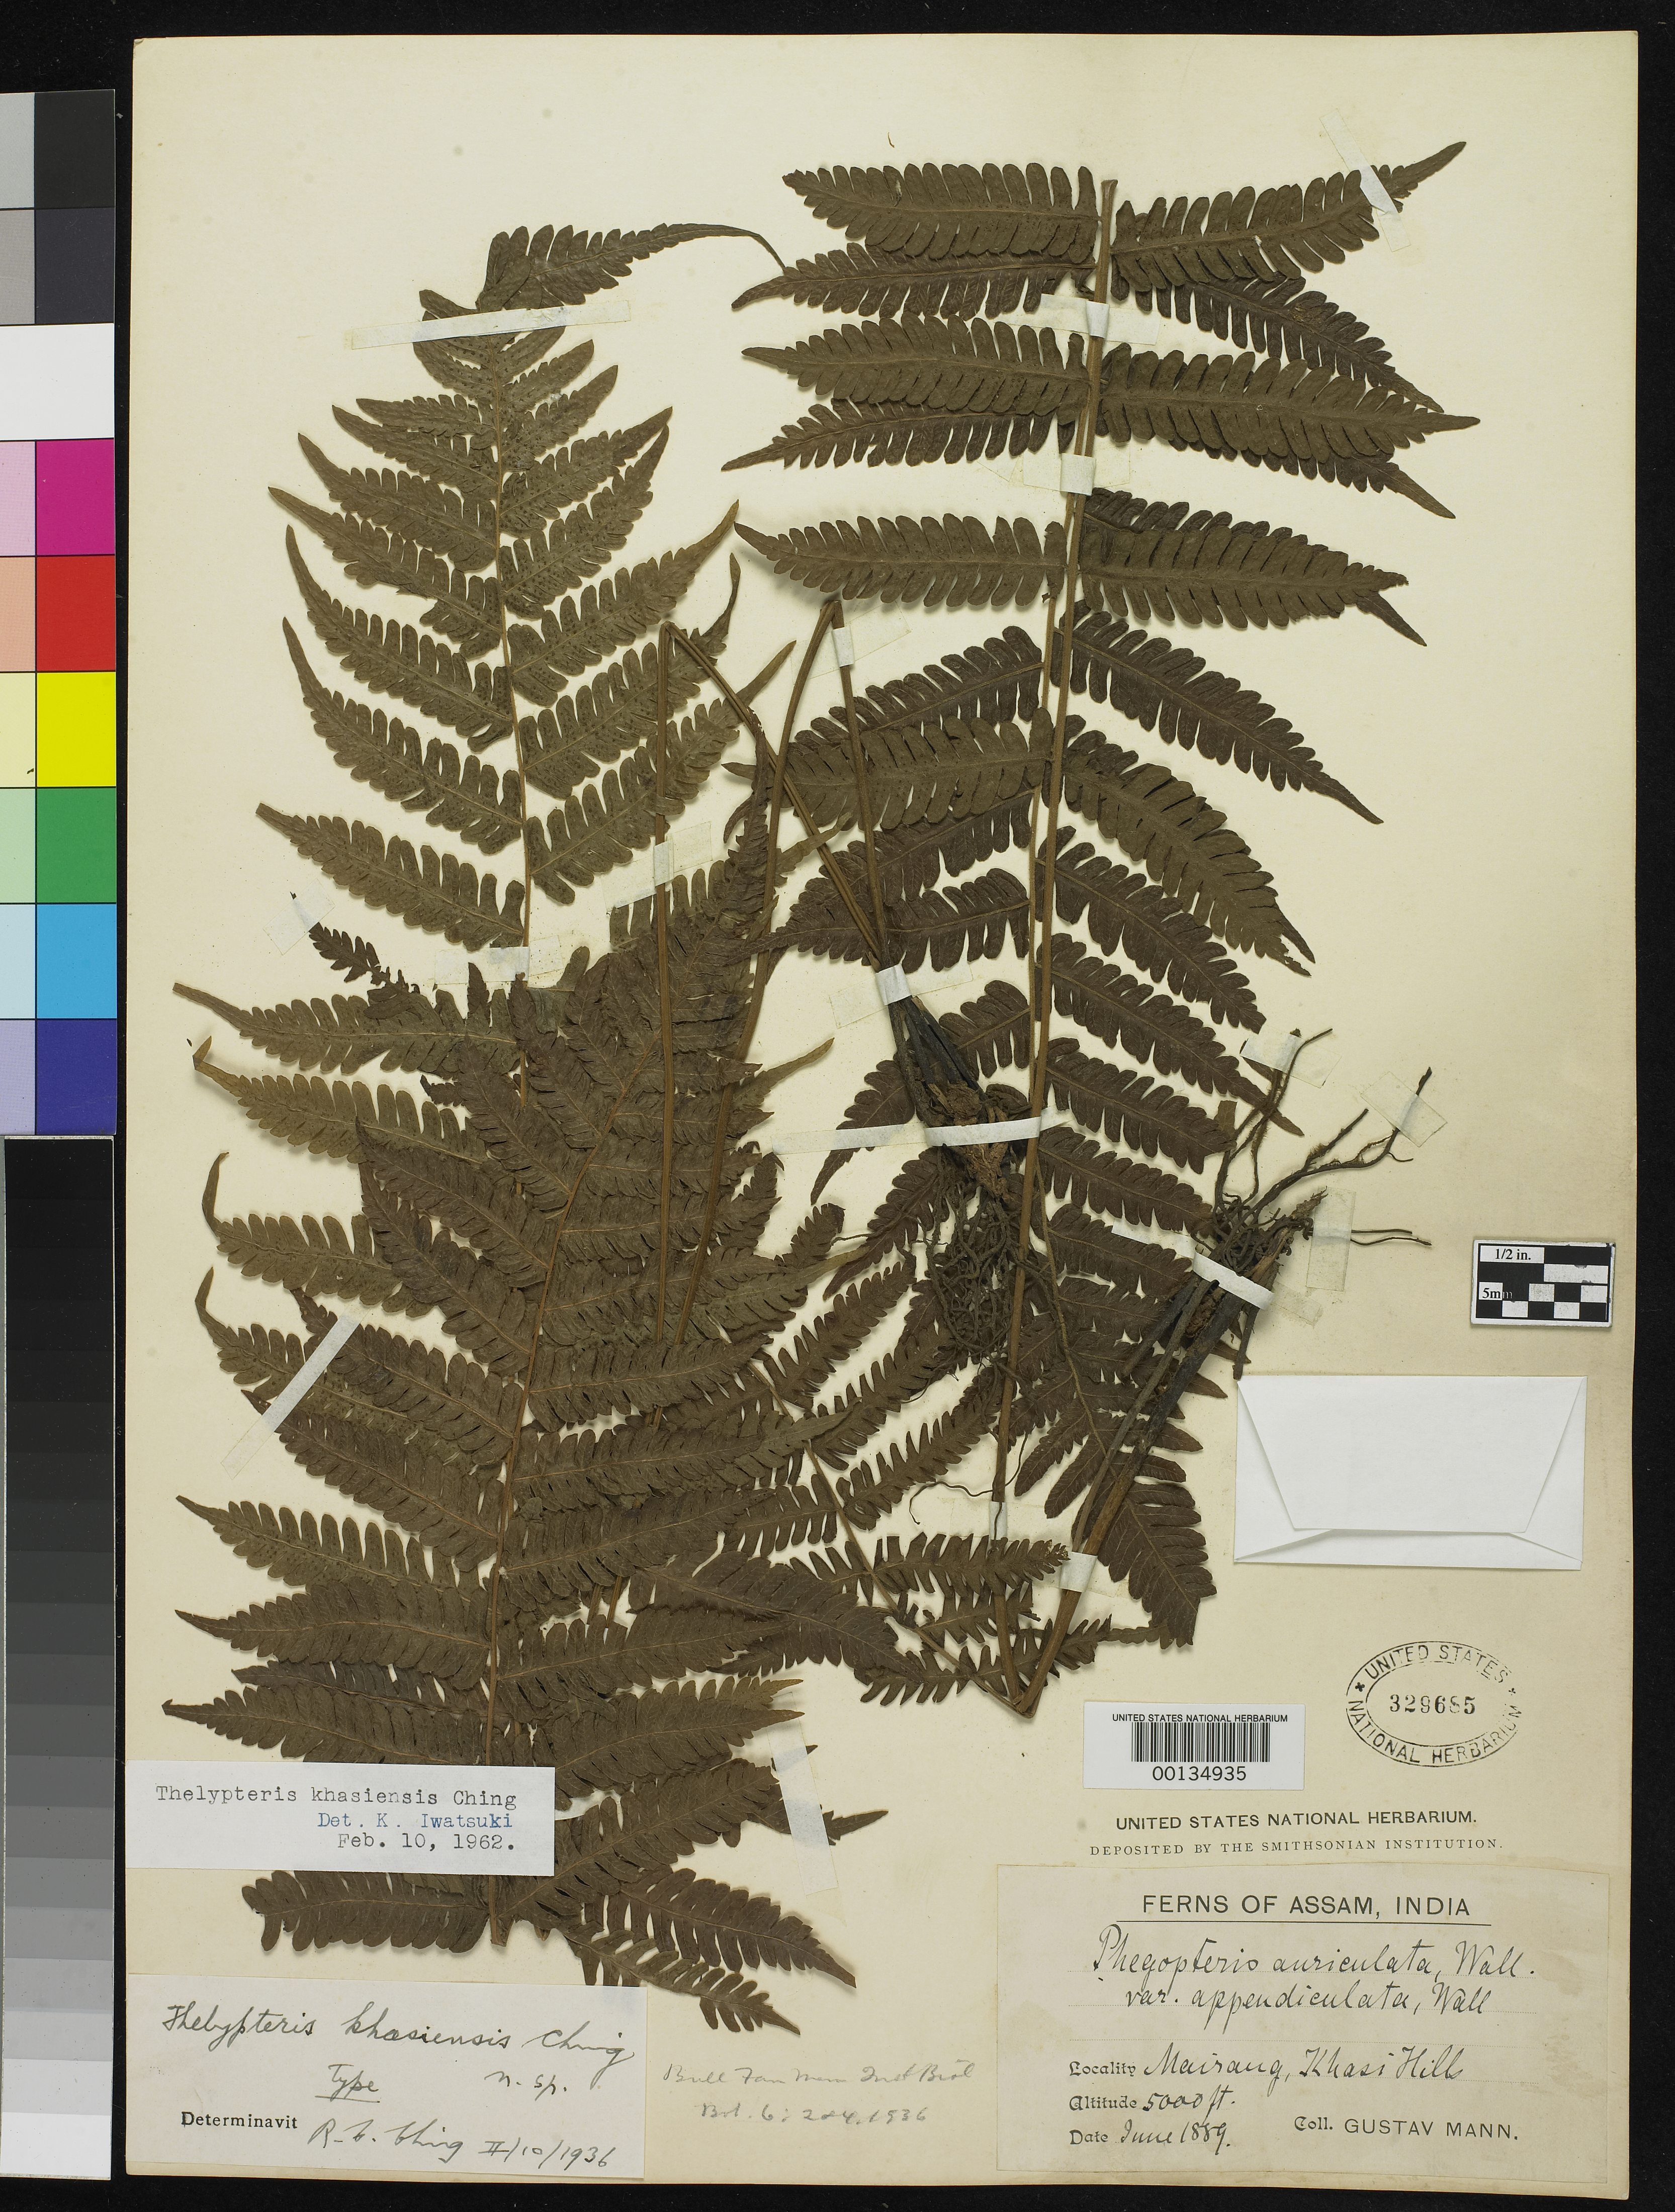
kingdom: Plantae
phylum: Tracheophyta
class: Polypodiopsida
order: Polypodiales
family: Thelypteridaceae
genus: Thelypteris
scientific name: Thelypteris khasiensis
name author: Ching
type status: Holotype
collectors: G. Mann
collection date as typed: Jun 1889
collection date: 1889-06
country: India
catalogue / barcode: US 329685